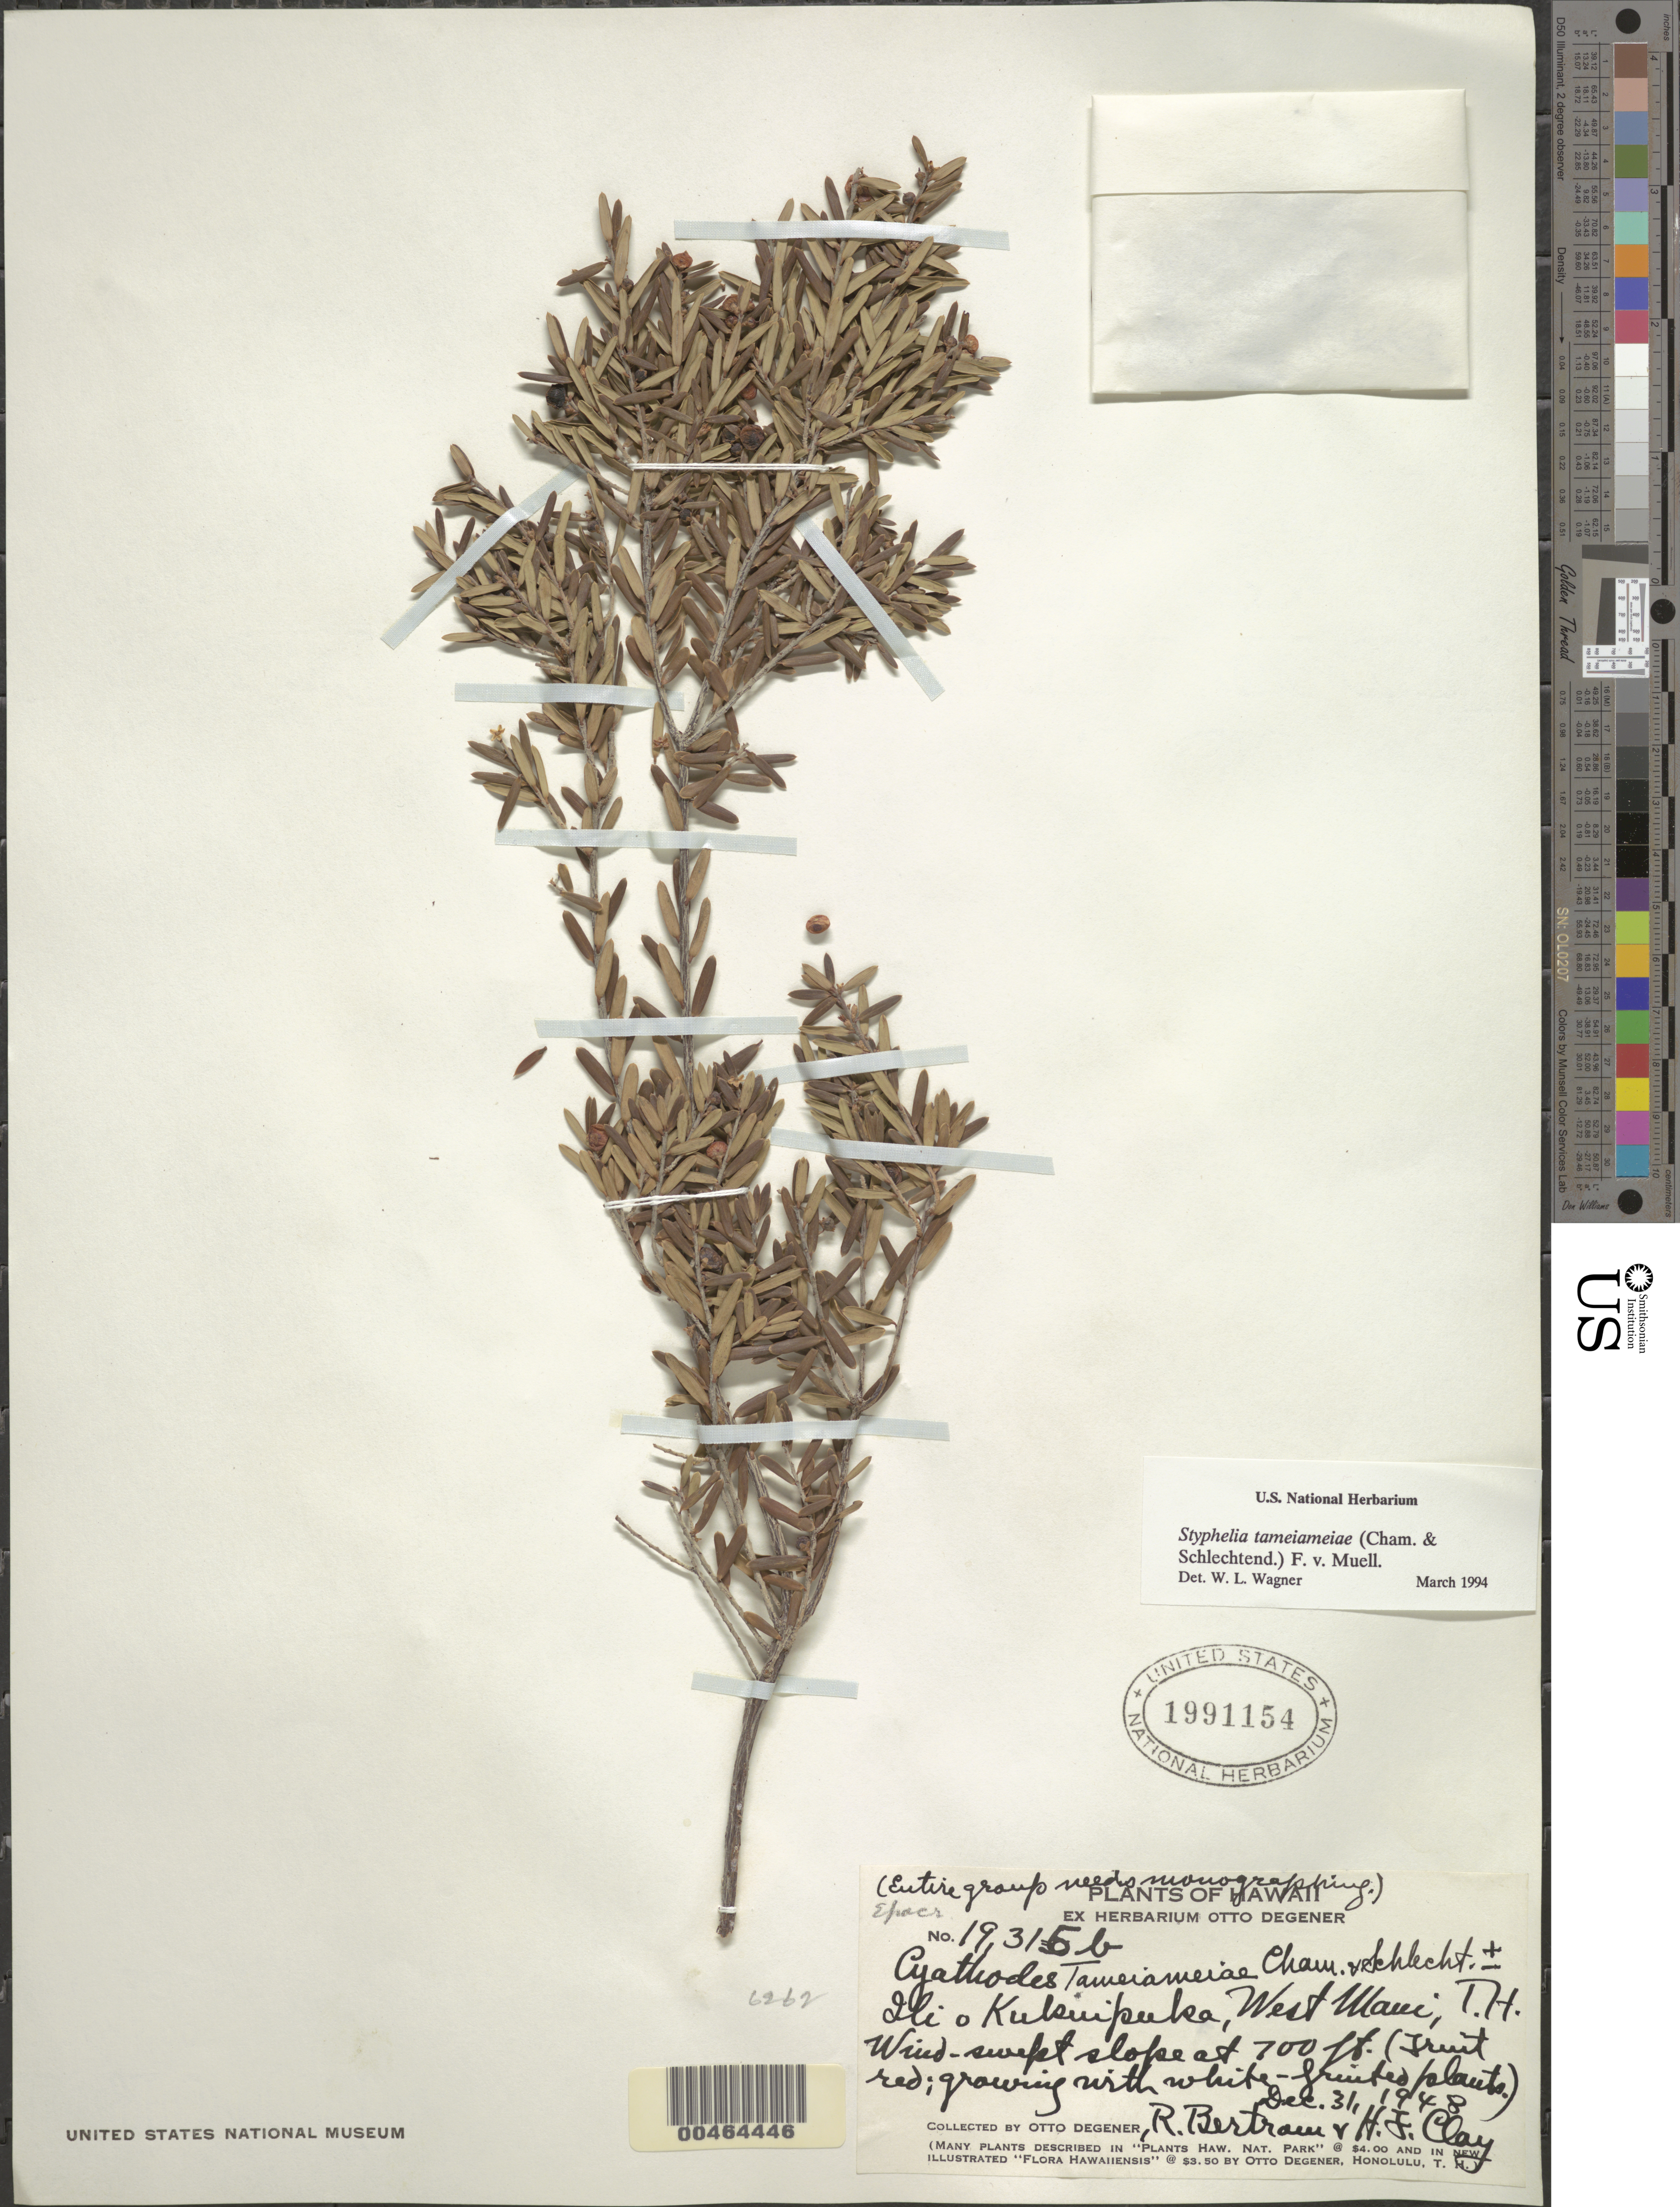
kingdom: Plantae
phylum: Tracheophyta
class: Magnoliopsida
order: Ericales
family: Ericaceae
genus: Leptecophylla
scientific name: Leptecophylla tameiameiae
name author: (Cham. & Schltdl.) C.M. Weiller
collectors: O. Degener, R. Bertram & H. Clay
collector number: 19316b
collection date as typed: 31 Dec 1948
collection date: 1948-12-31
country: United States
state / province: Hawaii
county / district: Maui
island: Maui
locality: Ili o Kukiupuka, West Maui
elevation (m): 213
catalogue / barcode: US 1991154